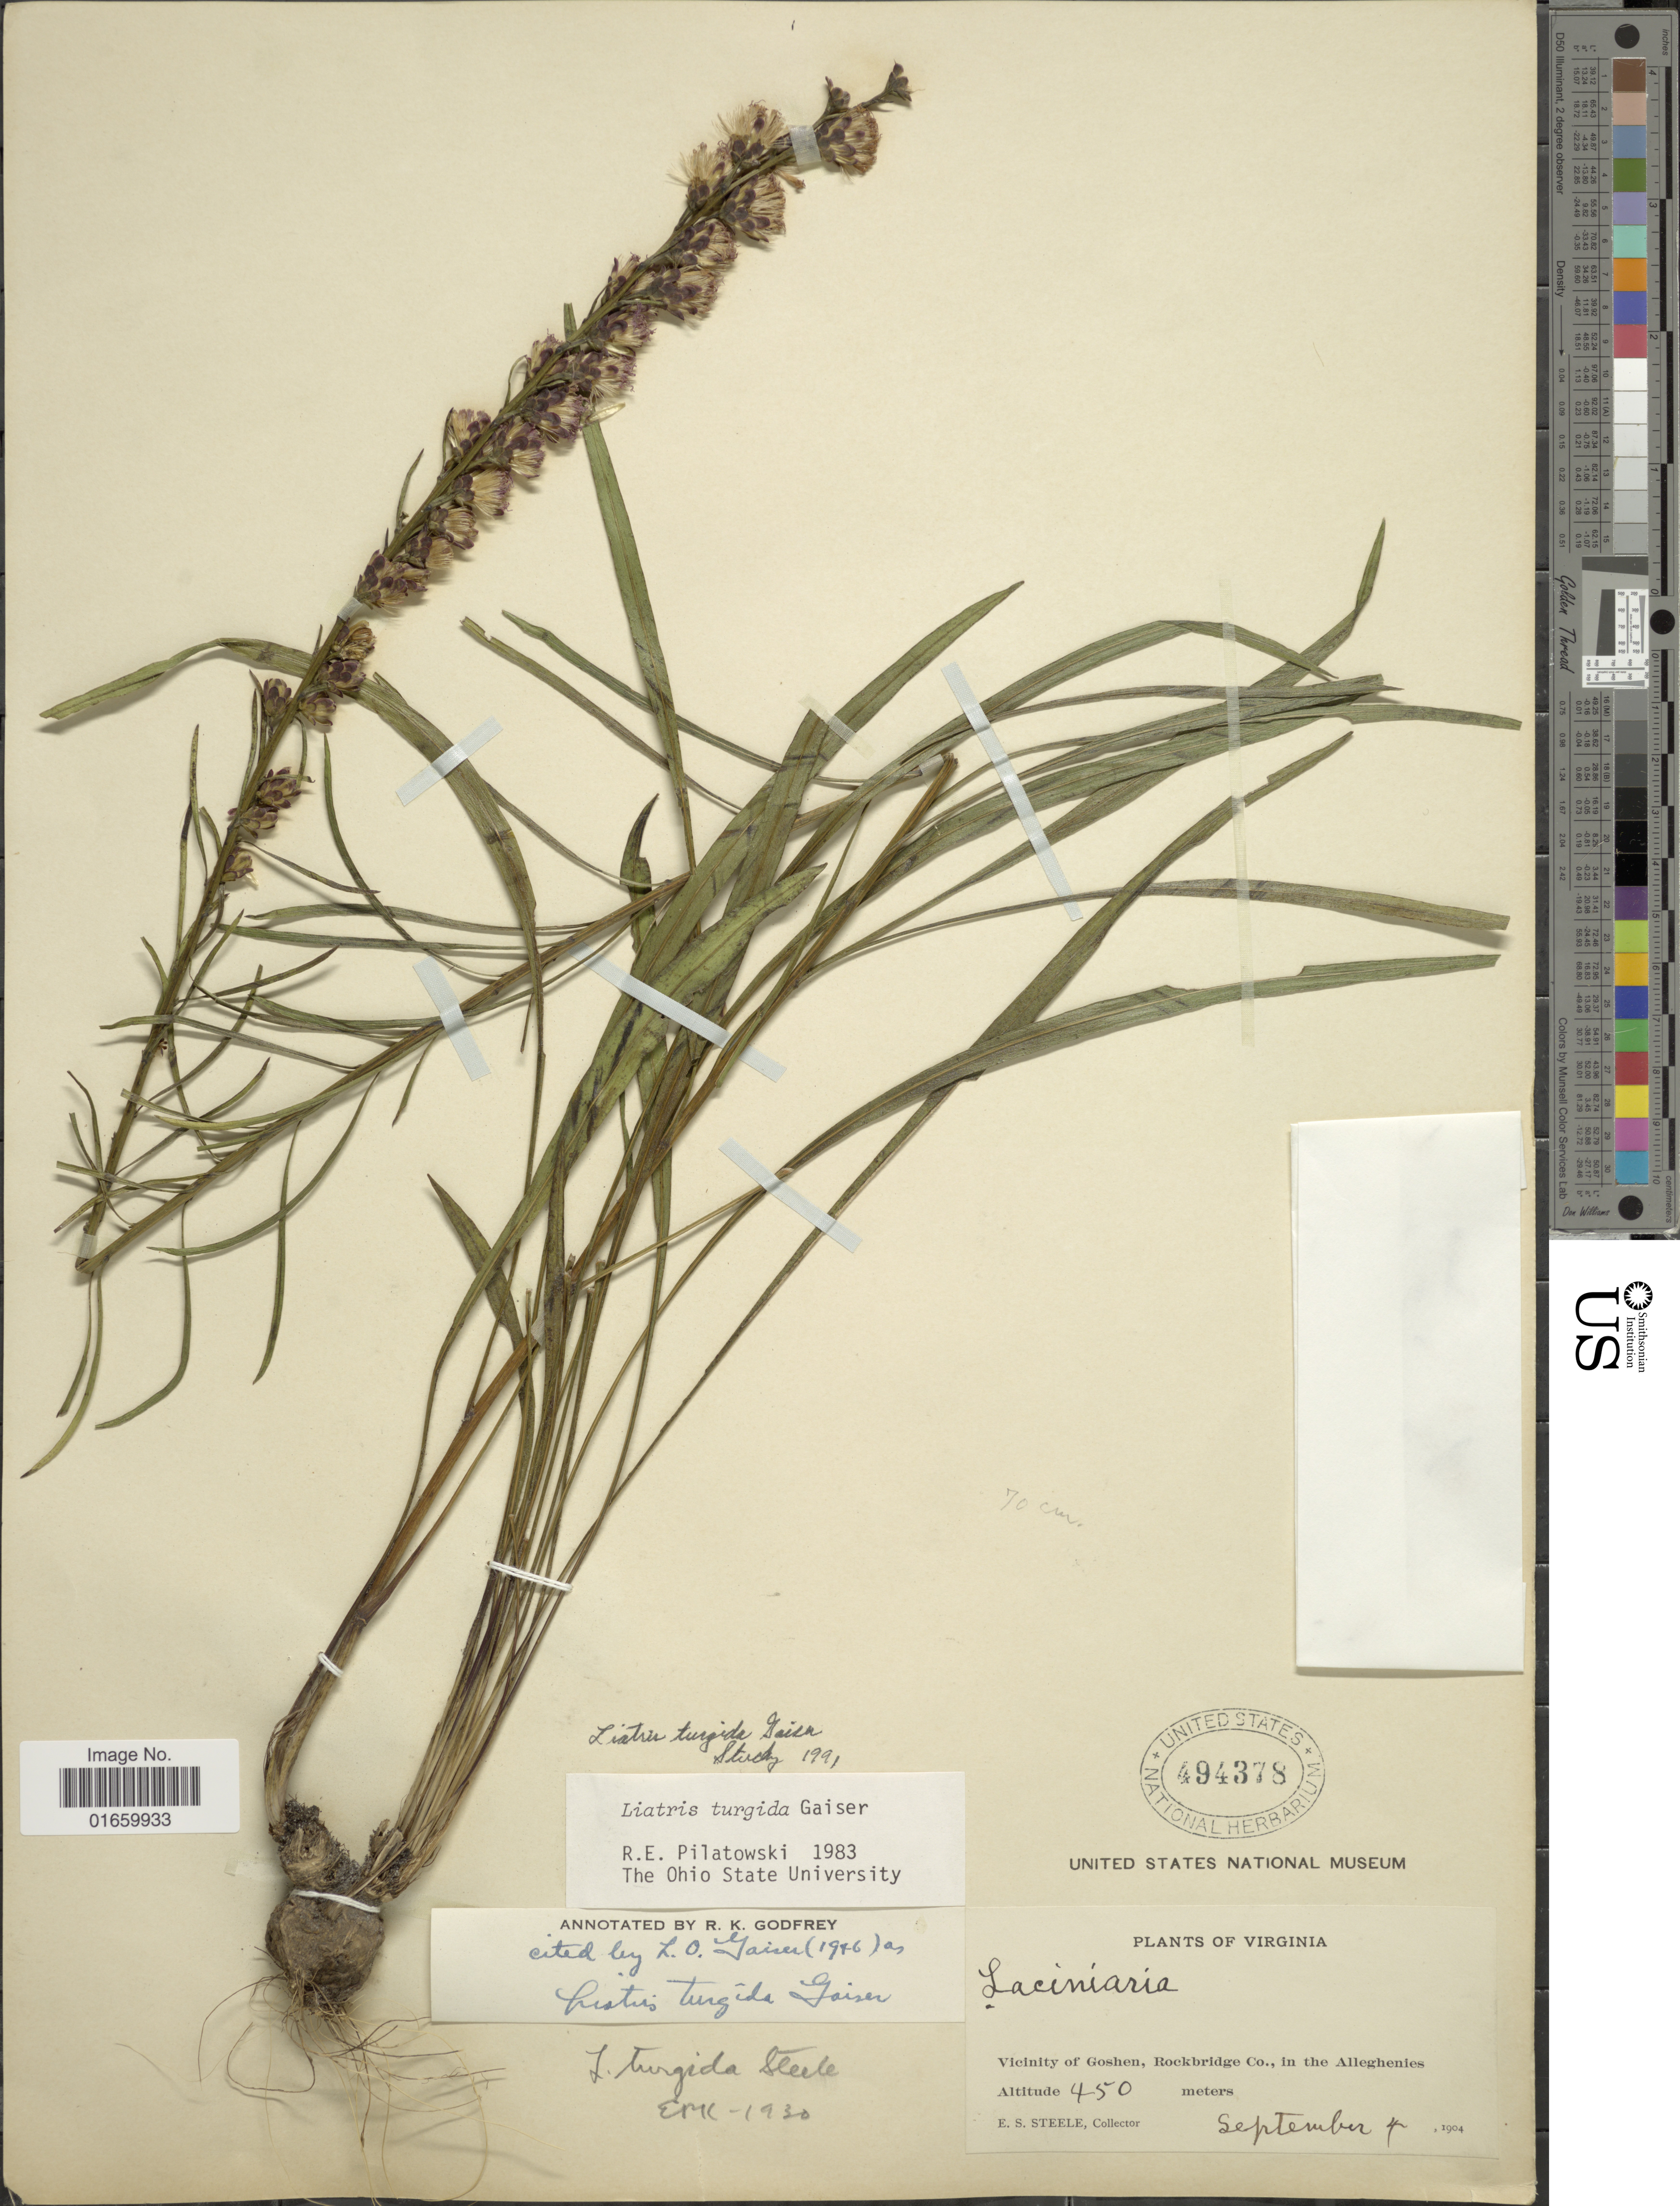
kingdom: Plantae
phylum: Tracheophyta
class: Magnoliopsida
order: Asterales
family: Asteraceae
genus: Liatris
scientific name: Liatris turgida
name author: Gaiser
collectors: E. Steele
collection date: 1904-09-04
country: United States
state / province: Virginia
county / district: Rockbridge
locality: Vicinity of Goshen, Rockbridge Co., in the Alleghenies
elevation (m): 450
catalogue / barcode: US 494378